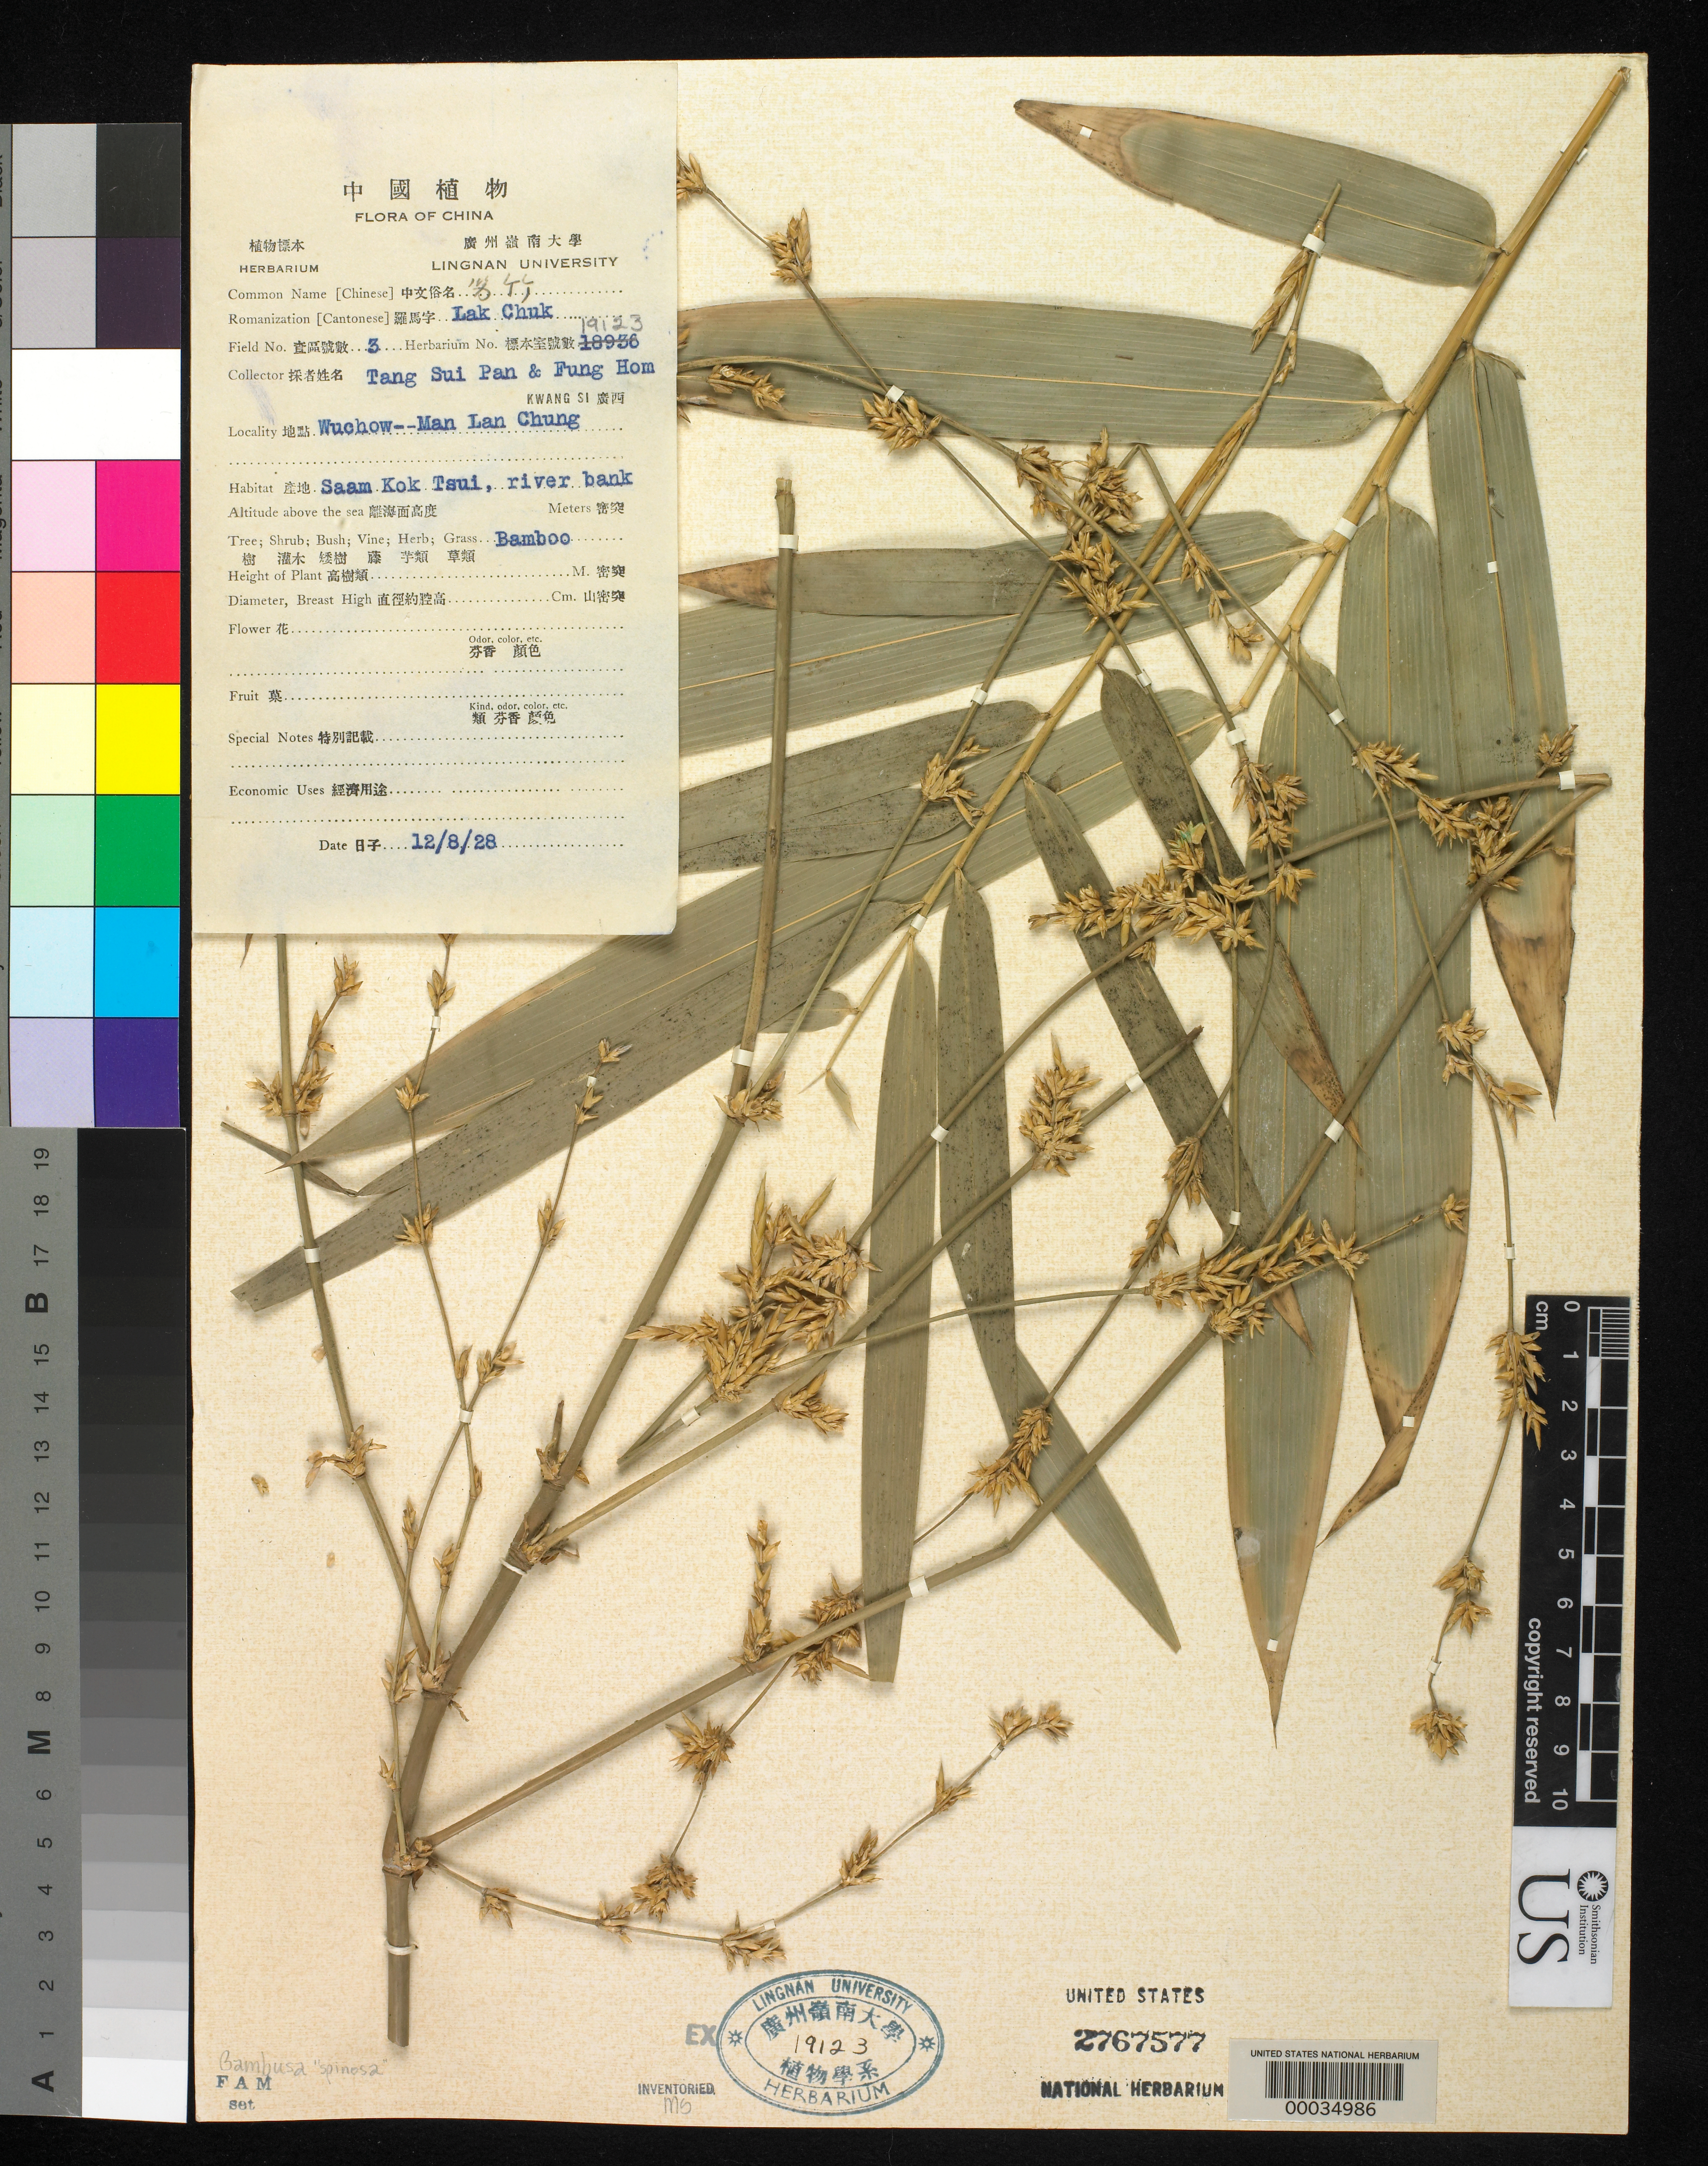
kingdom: Plantae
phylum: Tracheophyta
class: Liliopsida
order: Poales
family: Poaceae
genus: Bambusa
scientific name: Bambusa spinosa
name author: Roxb.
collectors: S. P. Tang & H. L. Fung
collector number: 3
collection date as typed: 08 Dec 1928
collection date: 1928-12-08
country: China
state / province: Jiangxi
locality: Wuchow--man lan chung, kwang si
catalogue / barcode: US 2767577